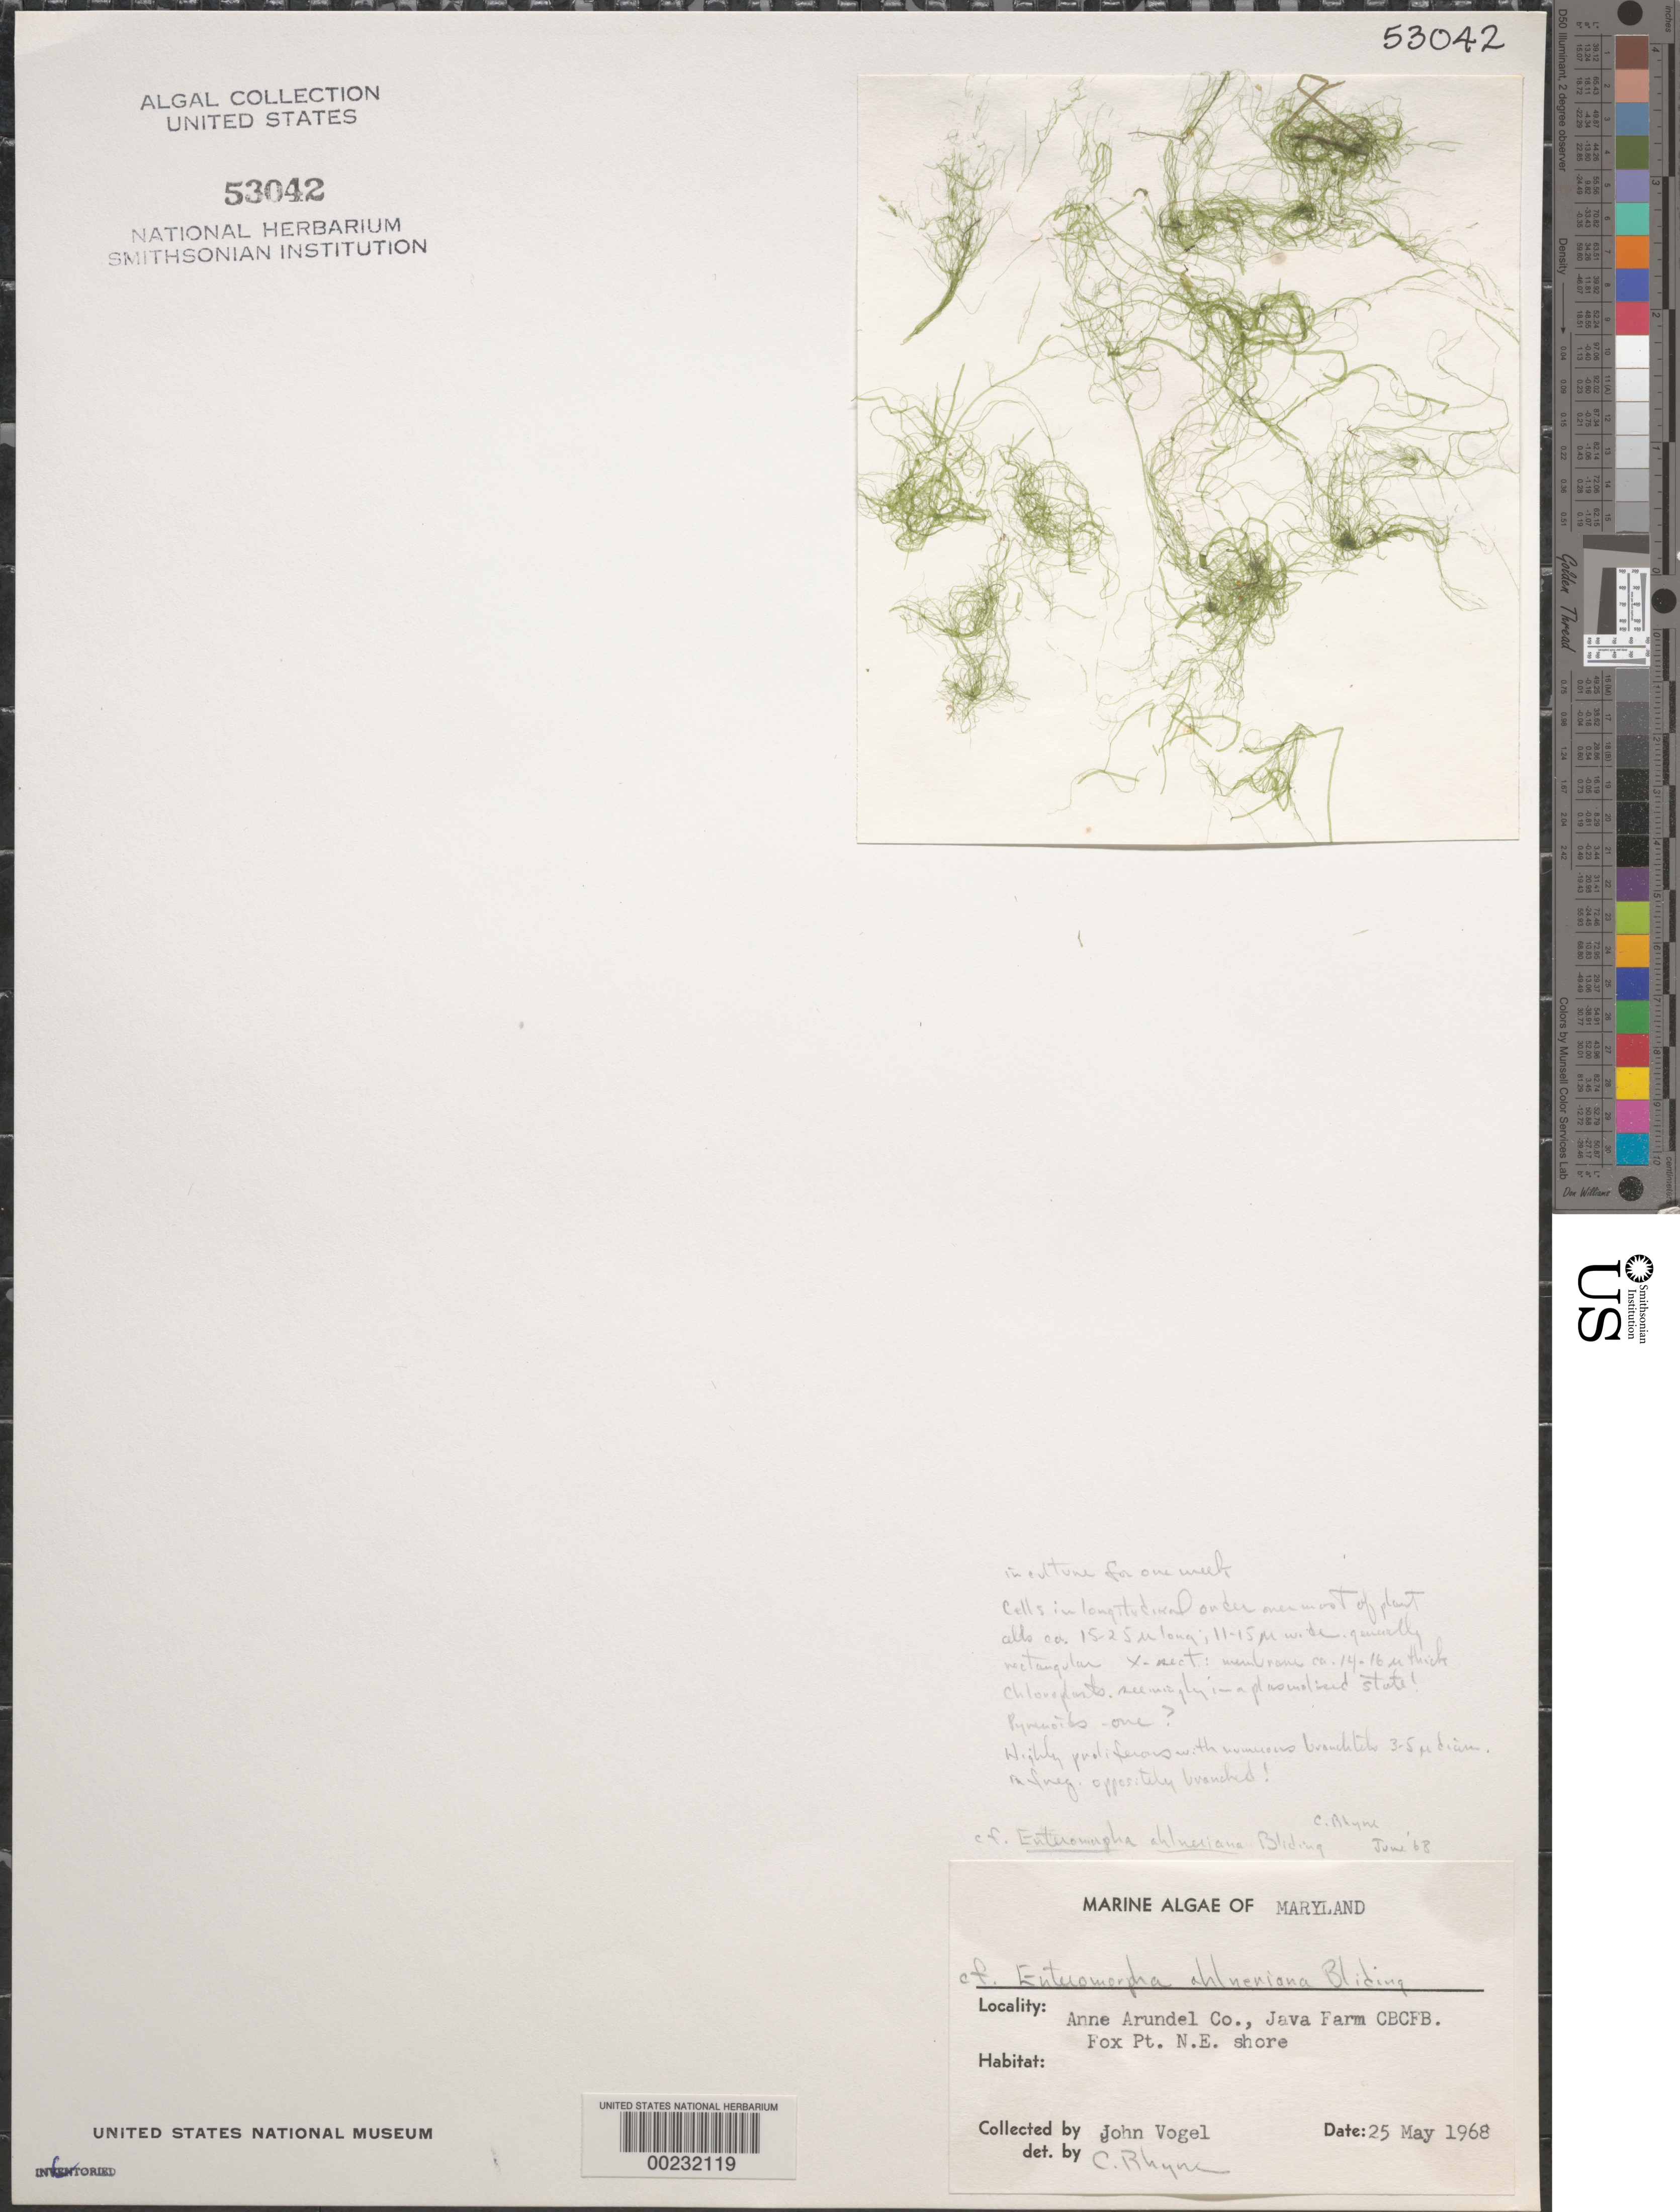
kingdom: Plantae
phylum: Chlorophyta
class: Ulvophyceae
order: Ulvales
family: Ulvaceae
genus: Ulva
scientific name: Ulva linza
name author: L.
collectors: J. Vogel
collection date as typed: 25 May 1968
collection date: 1968-05-25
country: United States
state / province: Maryland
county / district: Anne Arundel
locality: Fox Point, Java Farm CBCFB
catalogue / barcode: US 53042